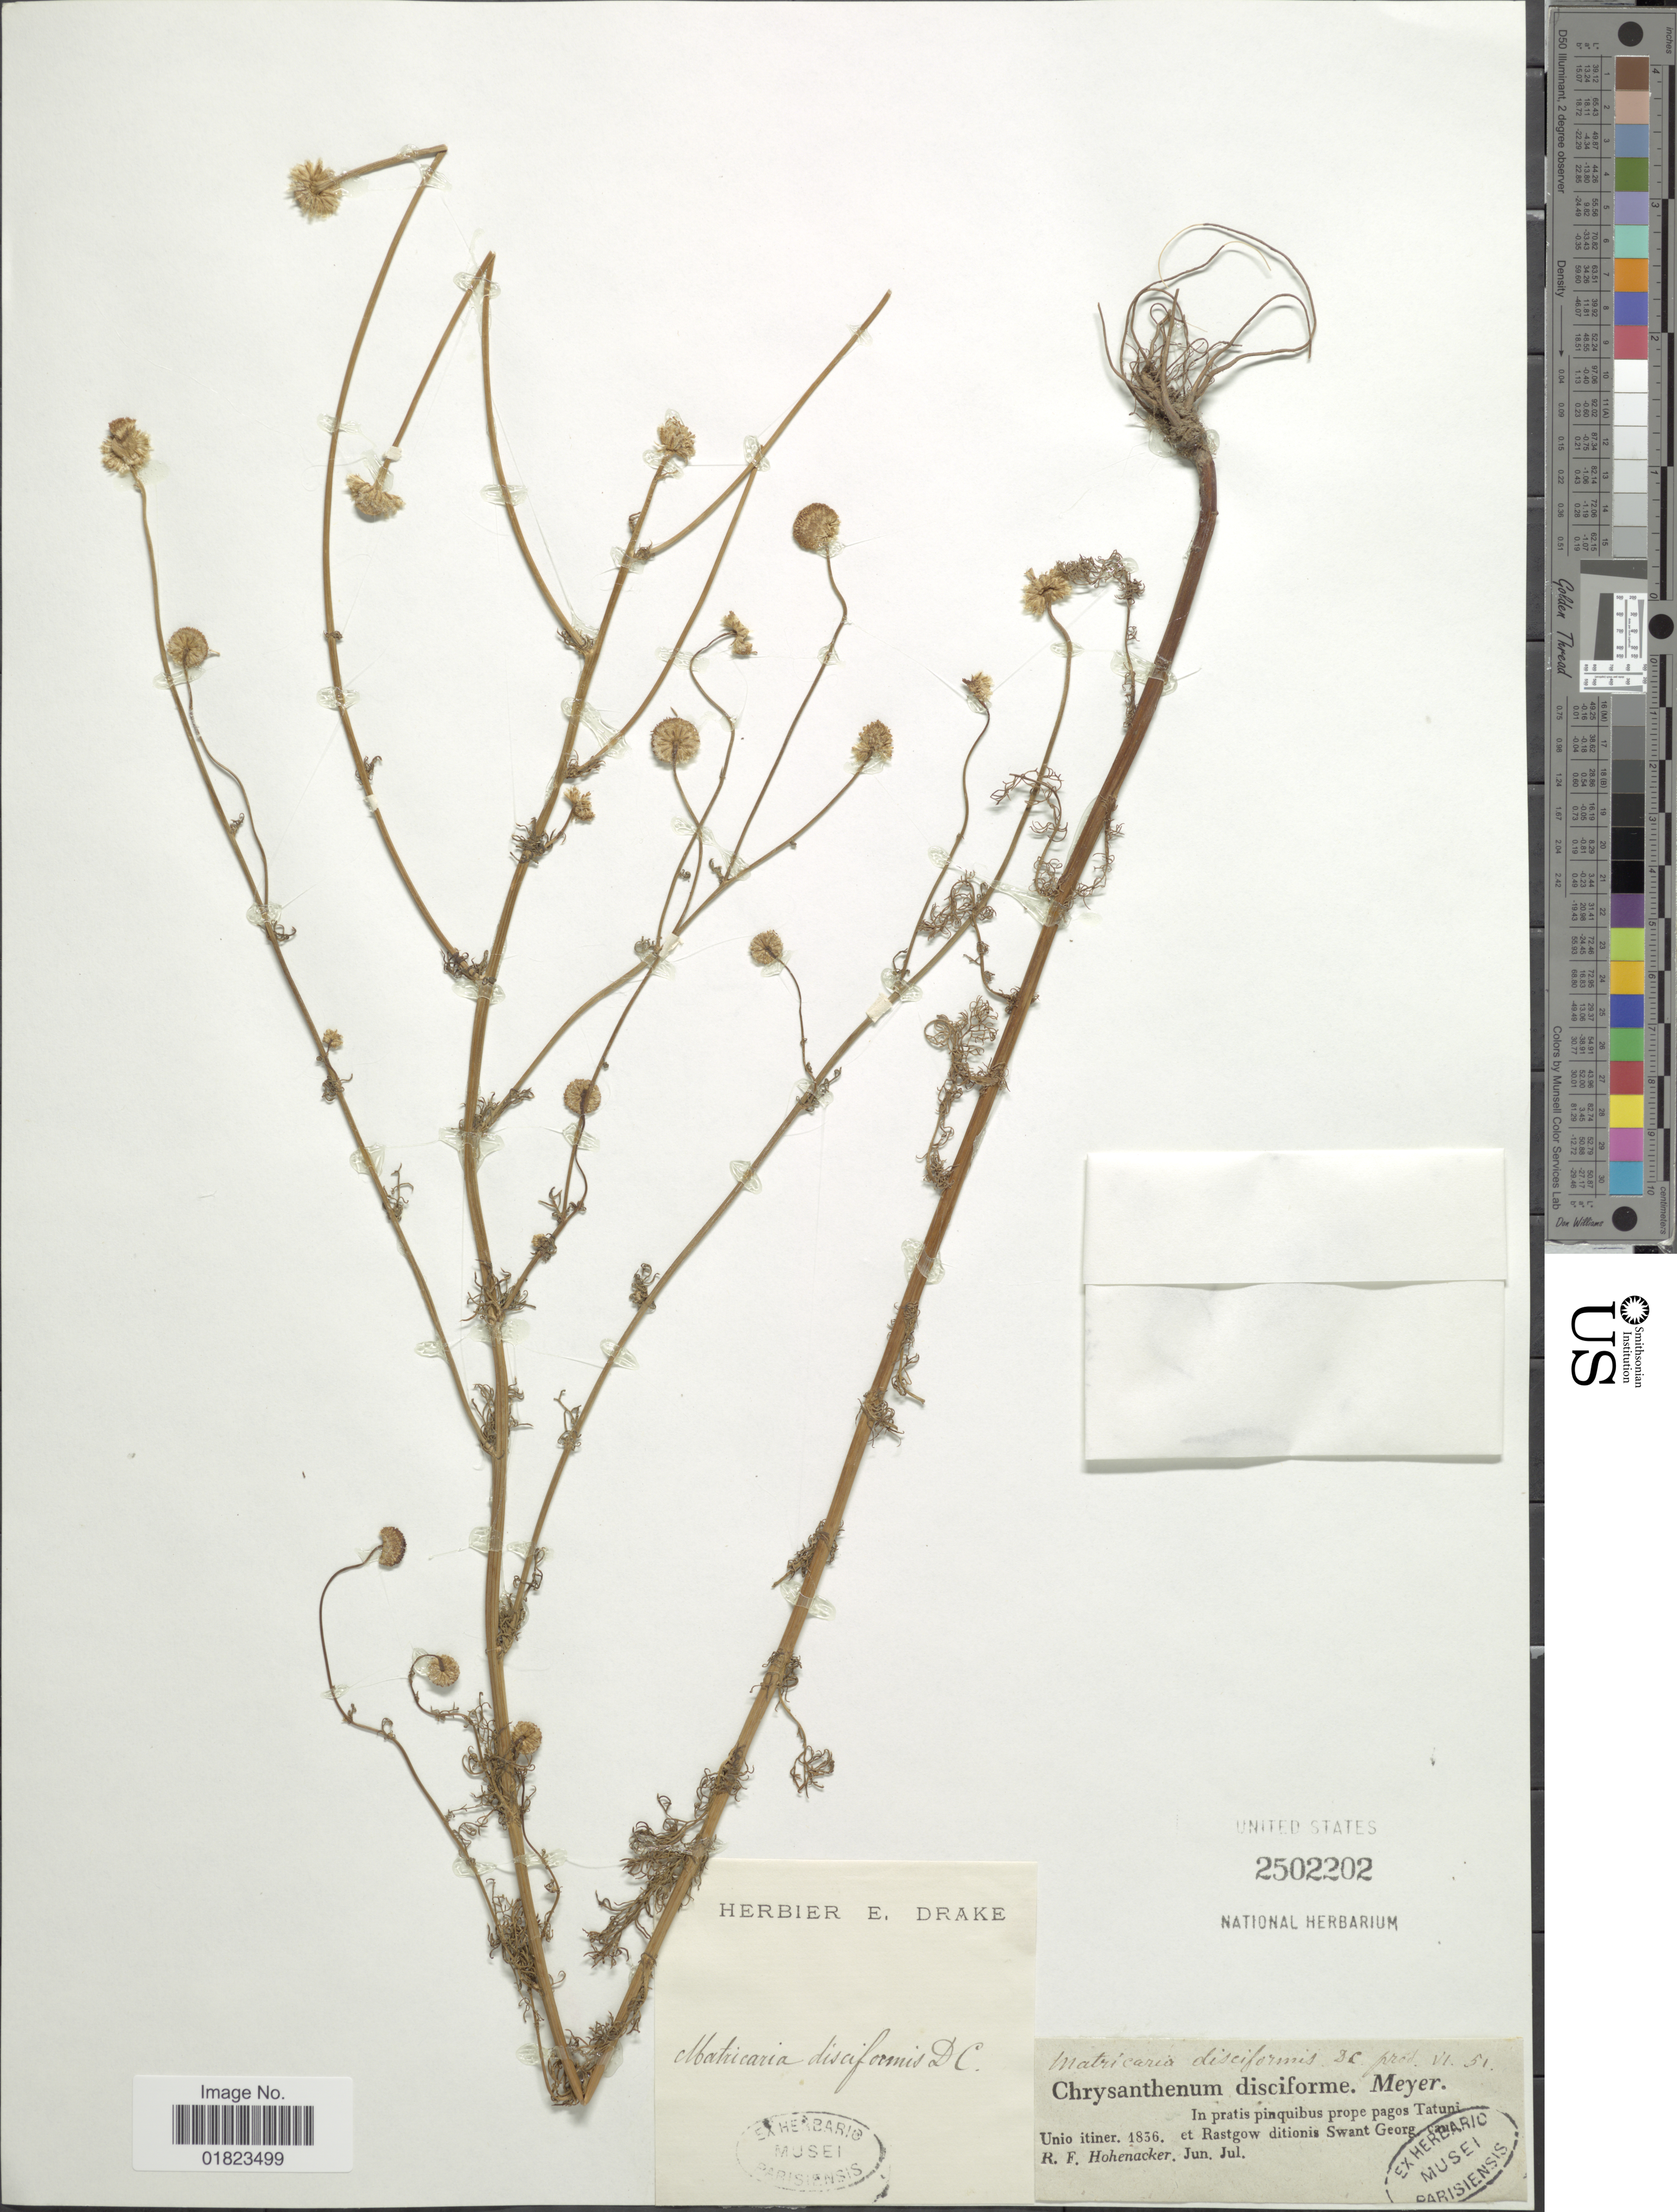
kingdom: Plantae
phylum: Tracheophyta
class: Magnoliopsida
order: Asterales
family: Asteraceae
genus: Tripleurospermum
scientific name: Tripleurospermum disciforme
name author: (C.A. Mey.) Sch. Bip.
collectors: R. F. Hohenacker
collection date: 1836-06/1836-07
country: Georgia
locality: In pratis pinquibus prope pagos Tatuni et Rastgow ditionis Swant George, [illegible text].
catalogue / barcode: US 2502202